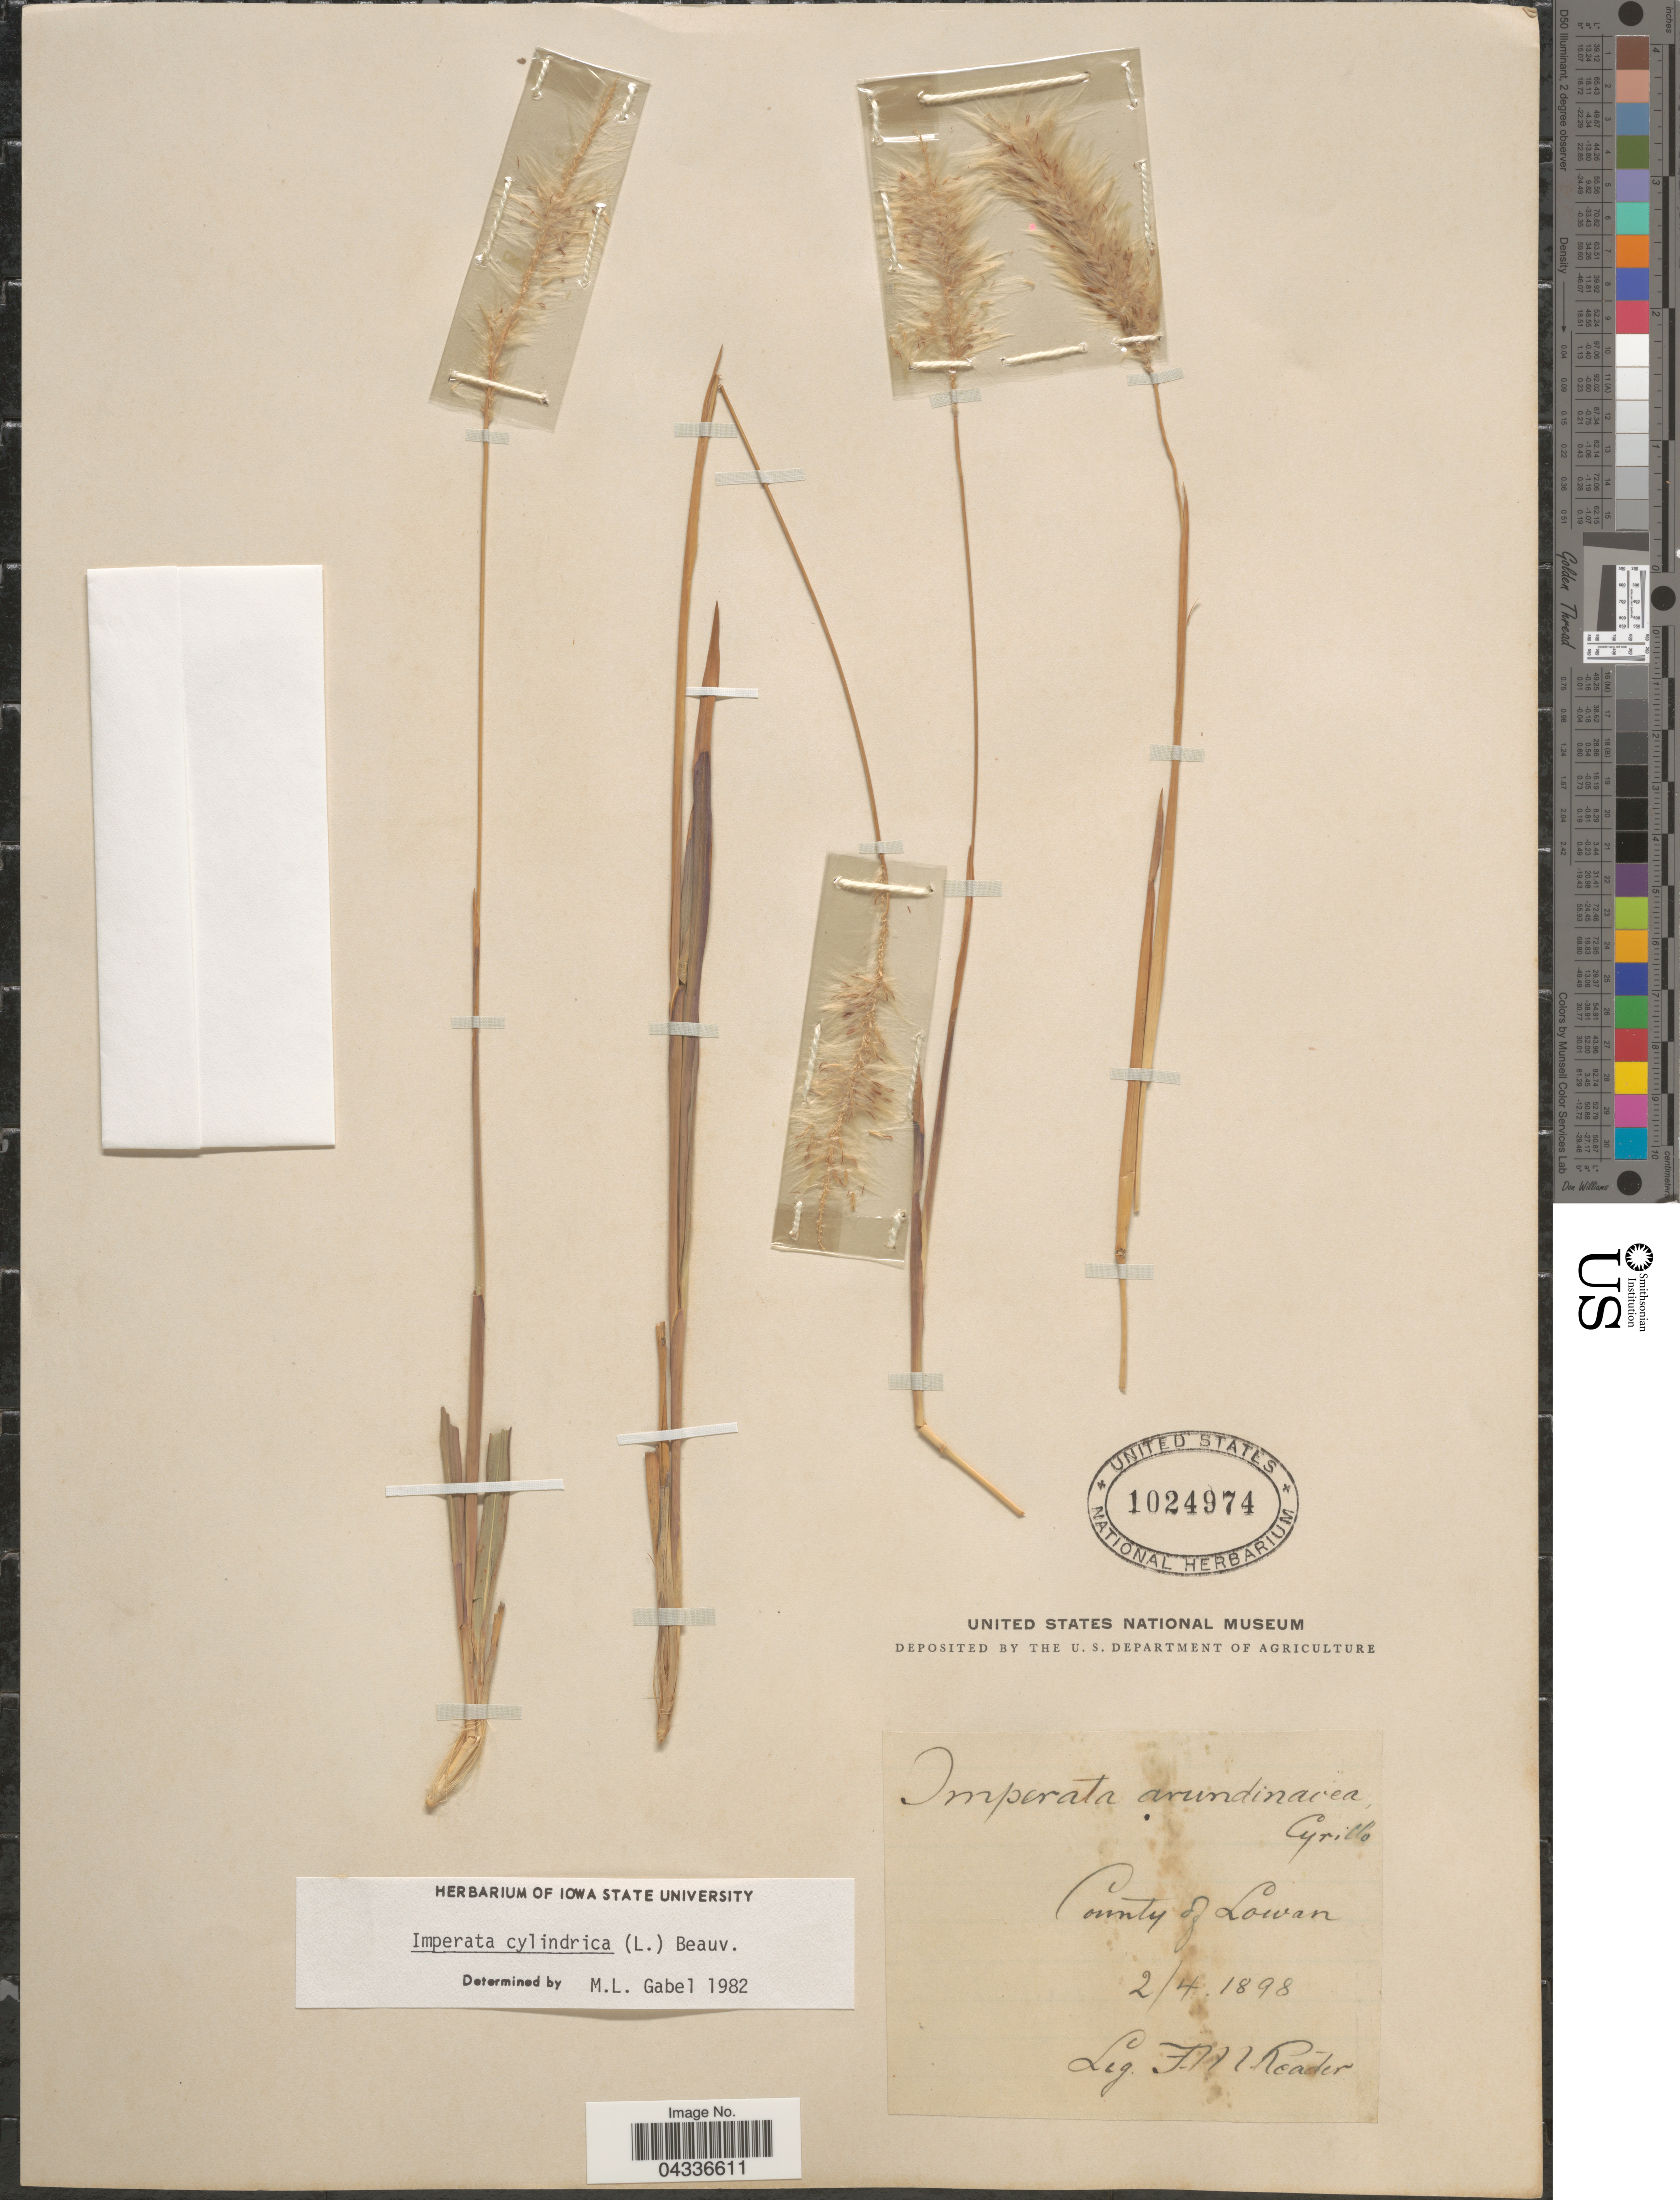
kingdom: Plantae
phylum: Tracheophyta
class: Liliopsida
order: Poales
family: Poaceae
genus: Imperata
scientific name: Imperata cylindrica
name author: (L.) P. Beauv.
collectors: F. Reader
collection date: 1898-04-02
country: Australia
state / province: Victoria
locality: County of Lowan.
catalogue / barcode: US 1024974